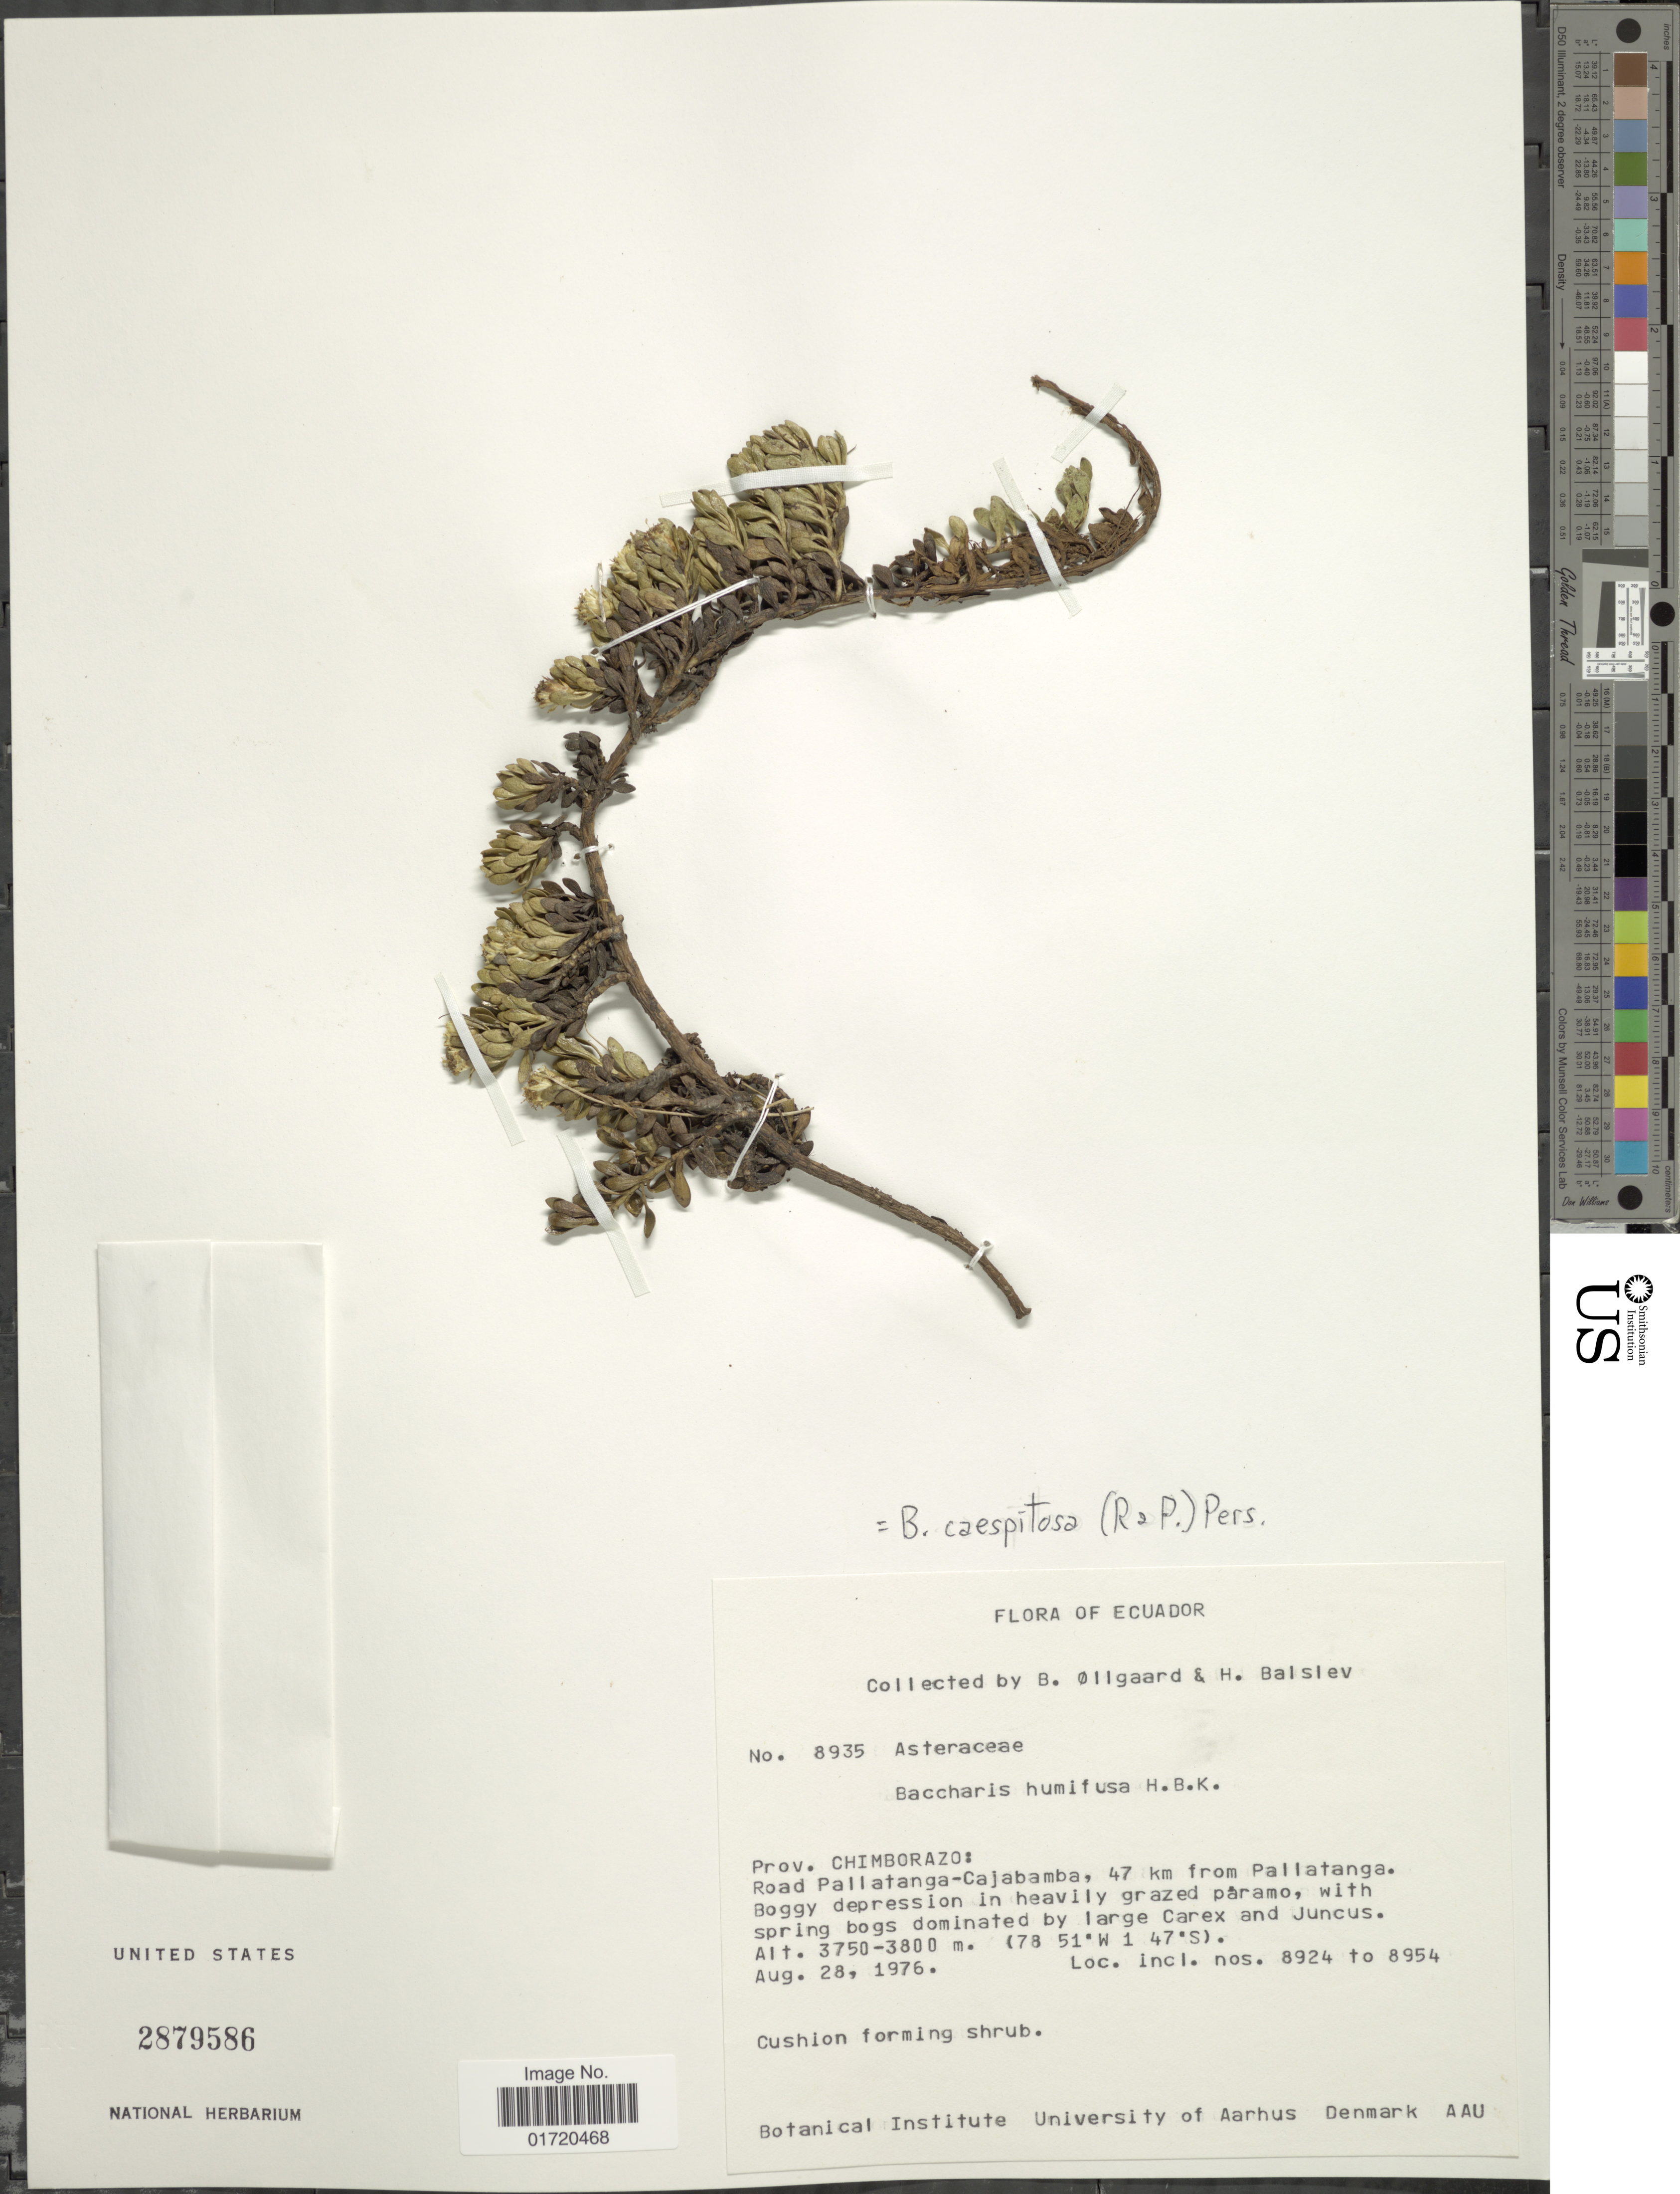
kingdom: Plantae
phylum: Tracheophyta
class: Magnoliopsida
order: Asterales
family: Asteraceae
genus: Baccharis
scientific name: Baccharis caespitosa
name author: (Ruiz & Pav.) Pers.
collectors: B. Øllgaard & H. Balslev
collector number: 8935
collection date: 1976-08-28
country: Ecuador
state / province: Chimborazo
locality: Road Pallatanga-Cajabamba, 47 km from Pallatanga.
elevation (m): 3750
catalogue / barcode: US 2879586